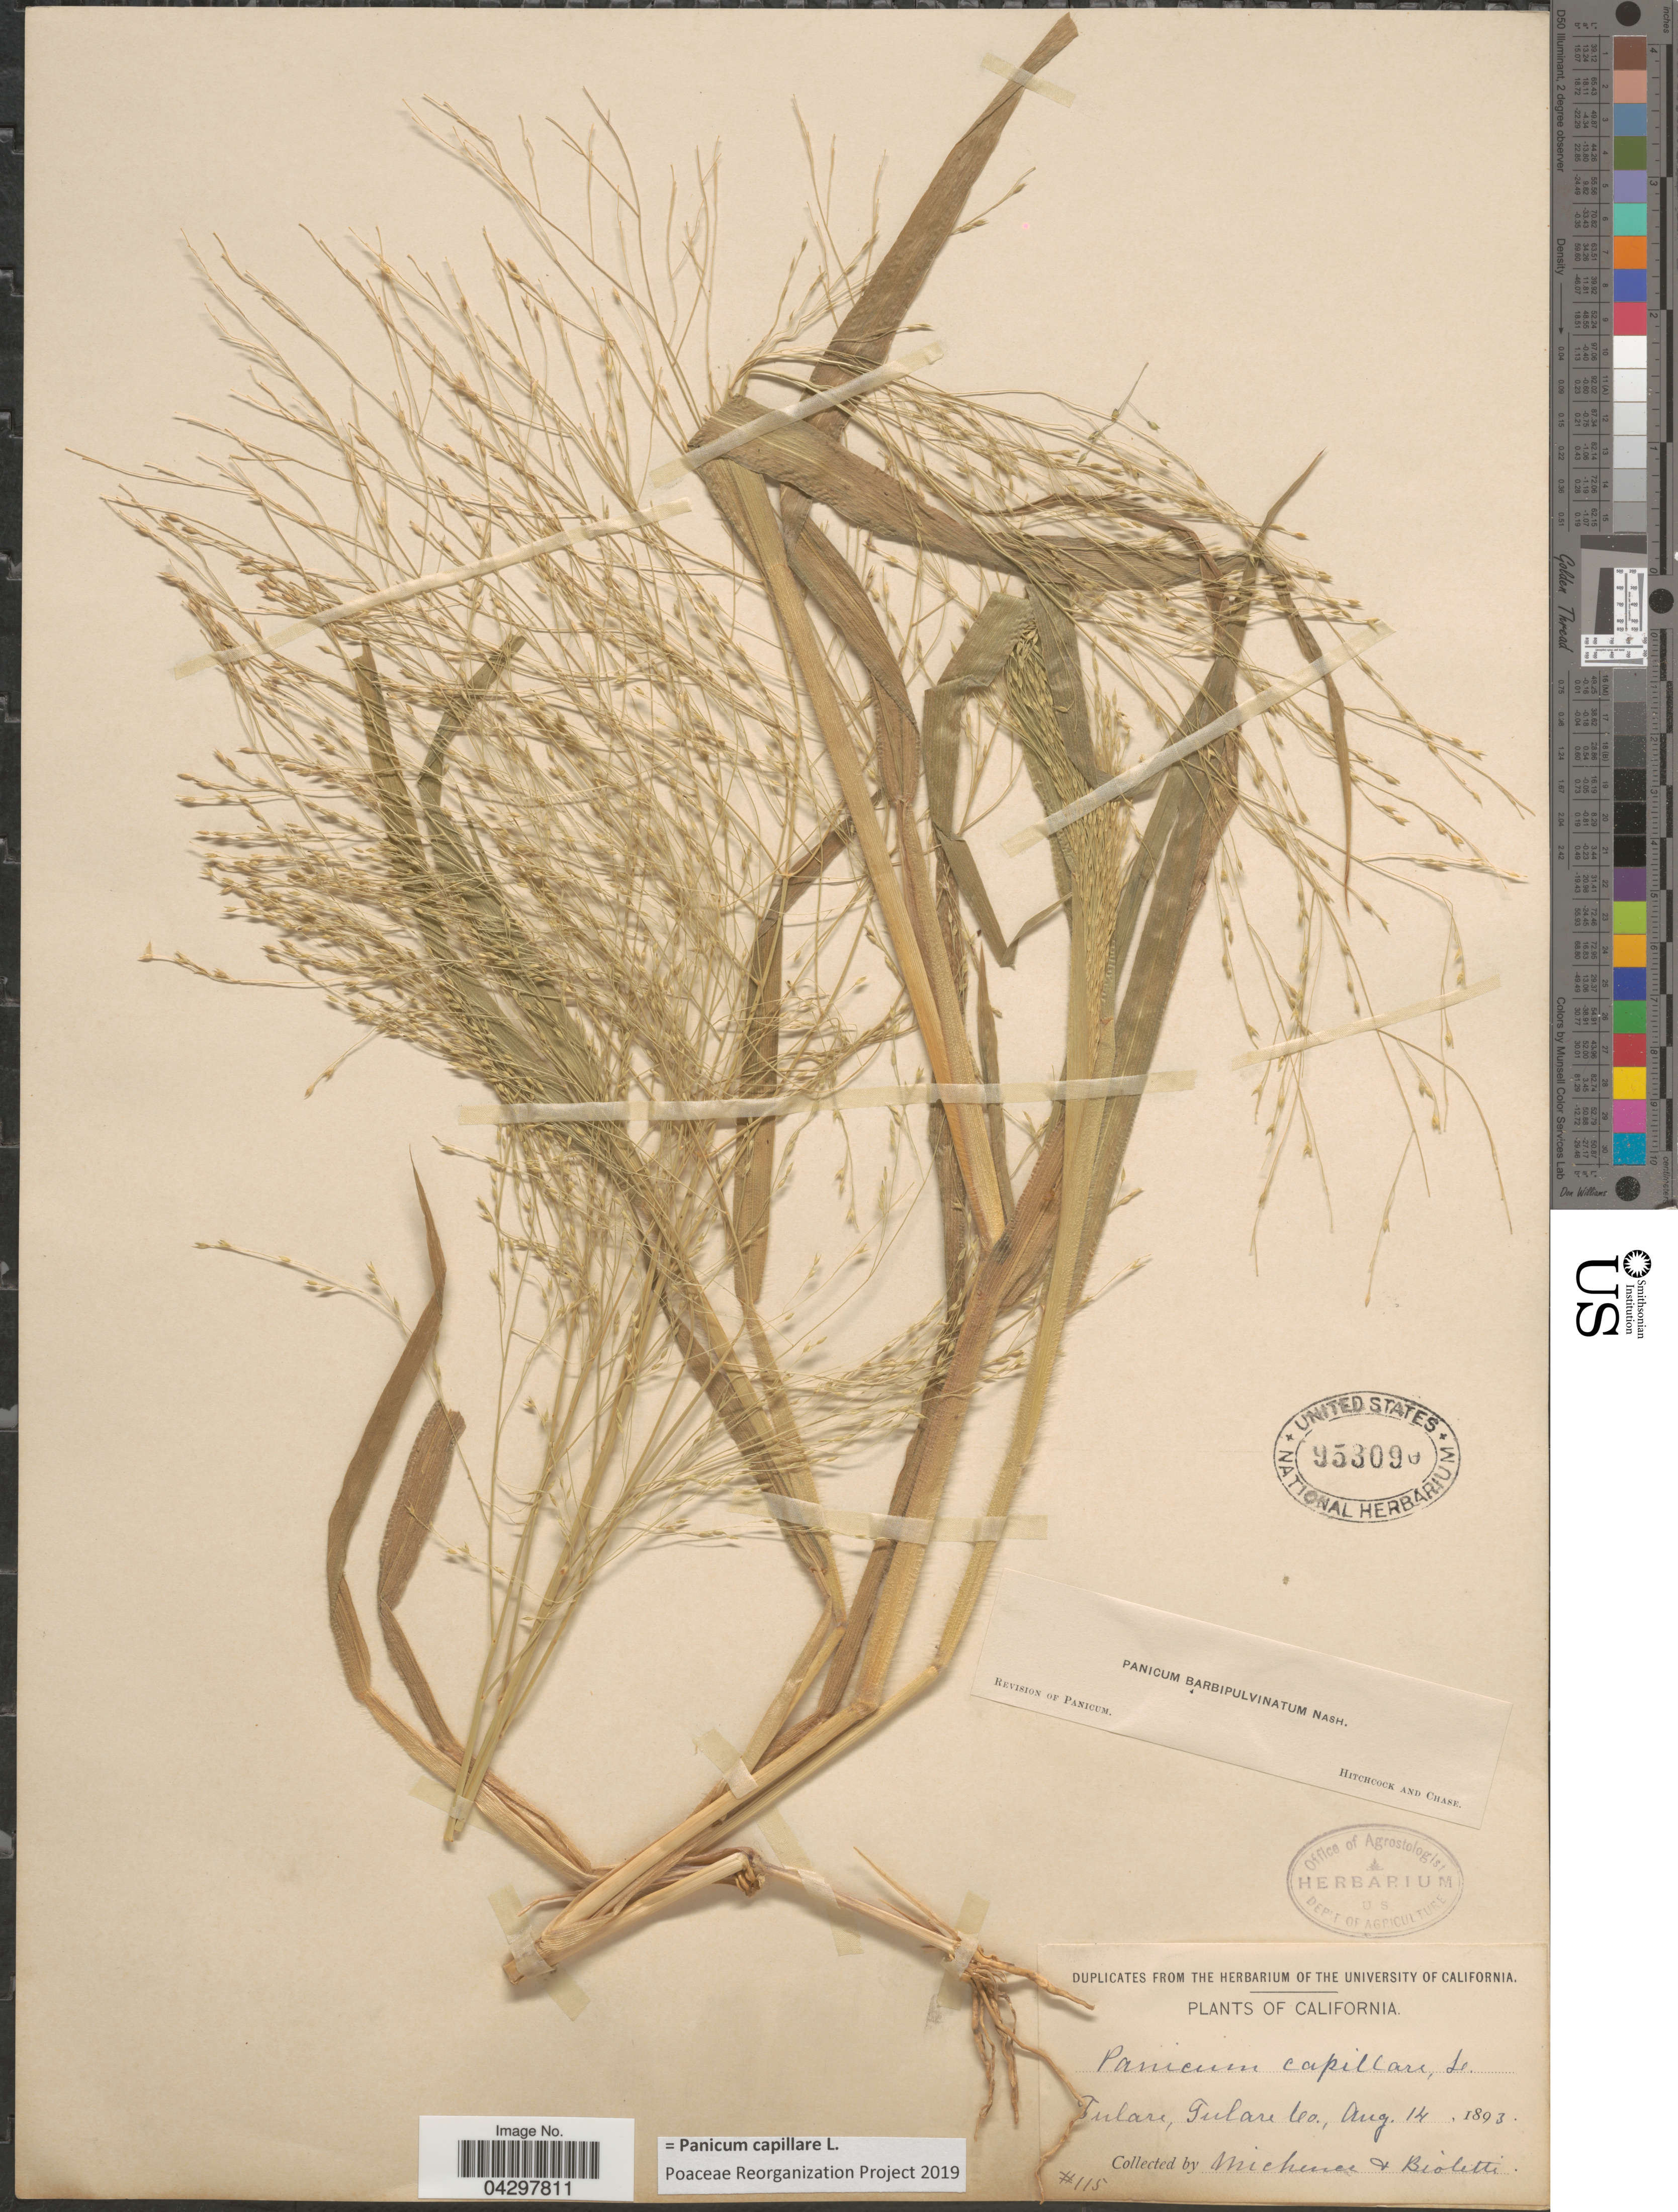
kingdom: Plantae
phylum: Tracheophyta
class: Liliopsida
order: Poales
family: Poaceae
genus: Panicum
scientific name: Panicum capillare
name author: L.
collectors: -. Michener & -- Bioletti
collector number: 115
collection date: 1893-08-14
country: United States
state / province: California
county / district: Tulare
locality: Tulare, Tulare Co.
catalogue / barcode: US 953090